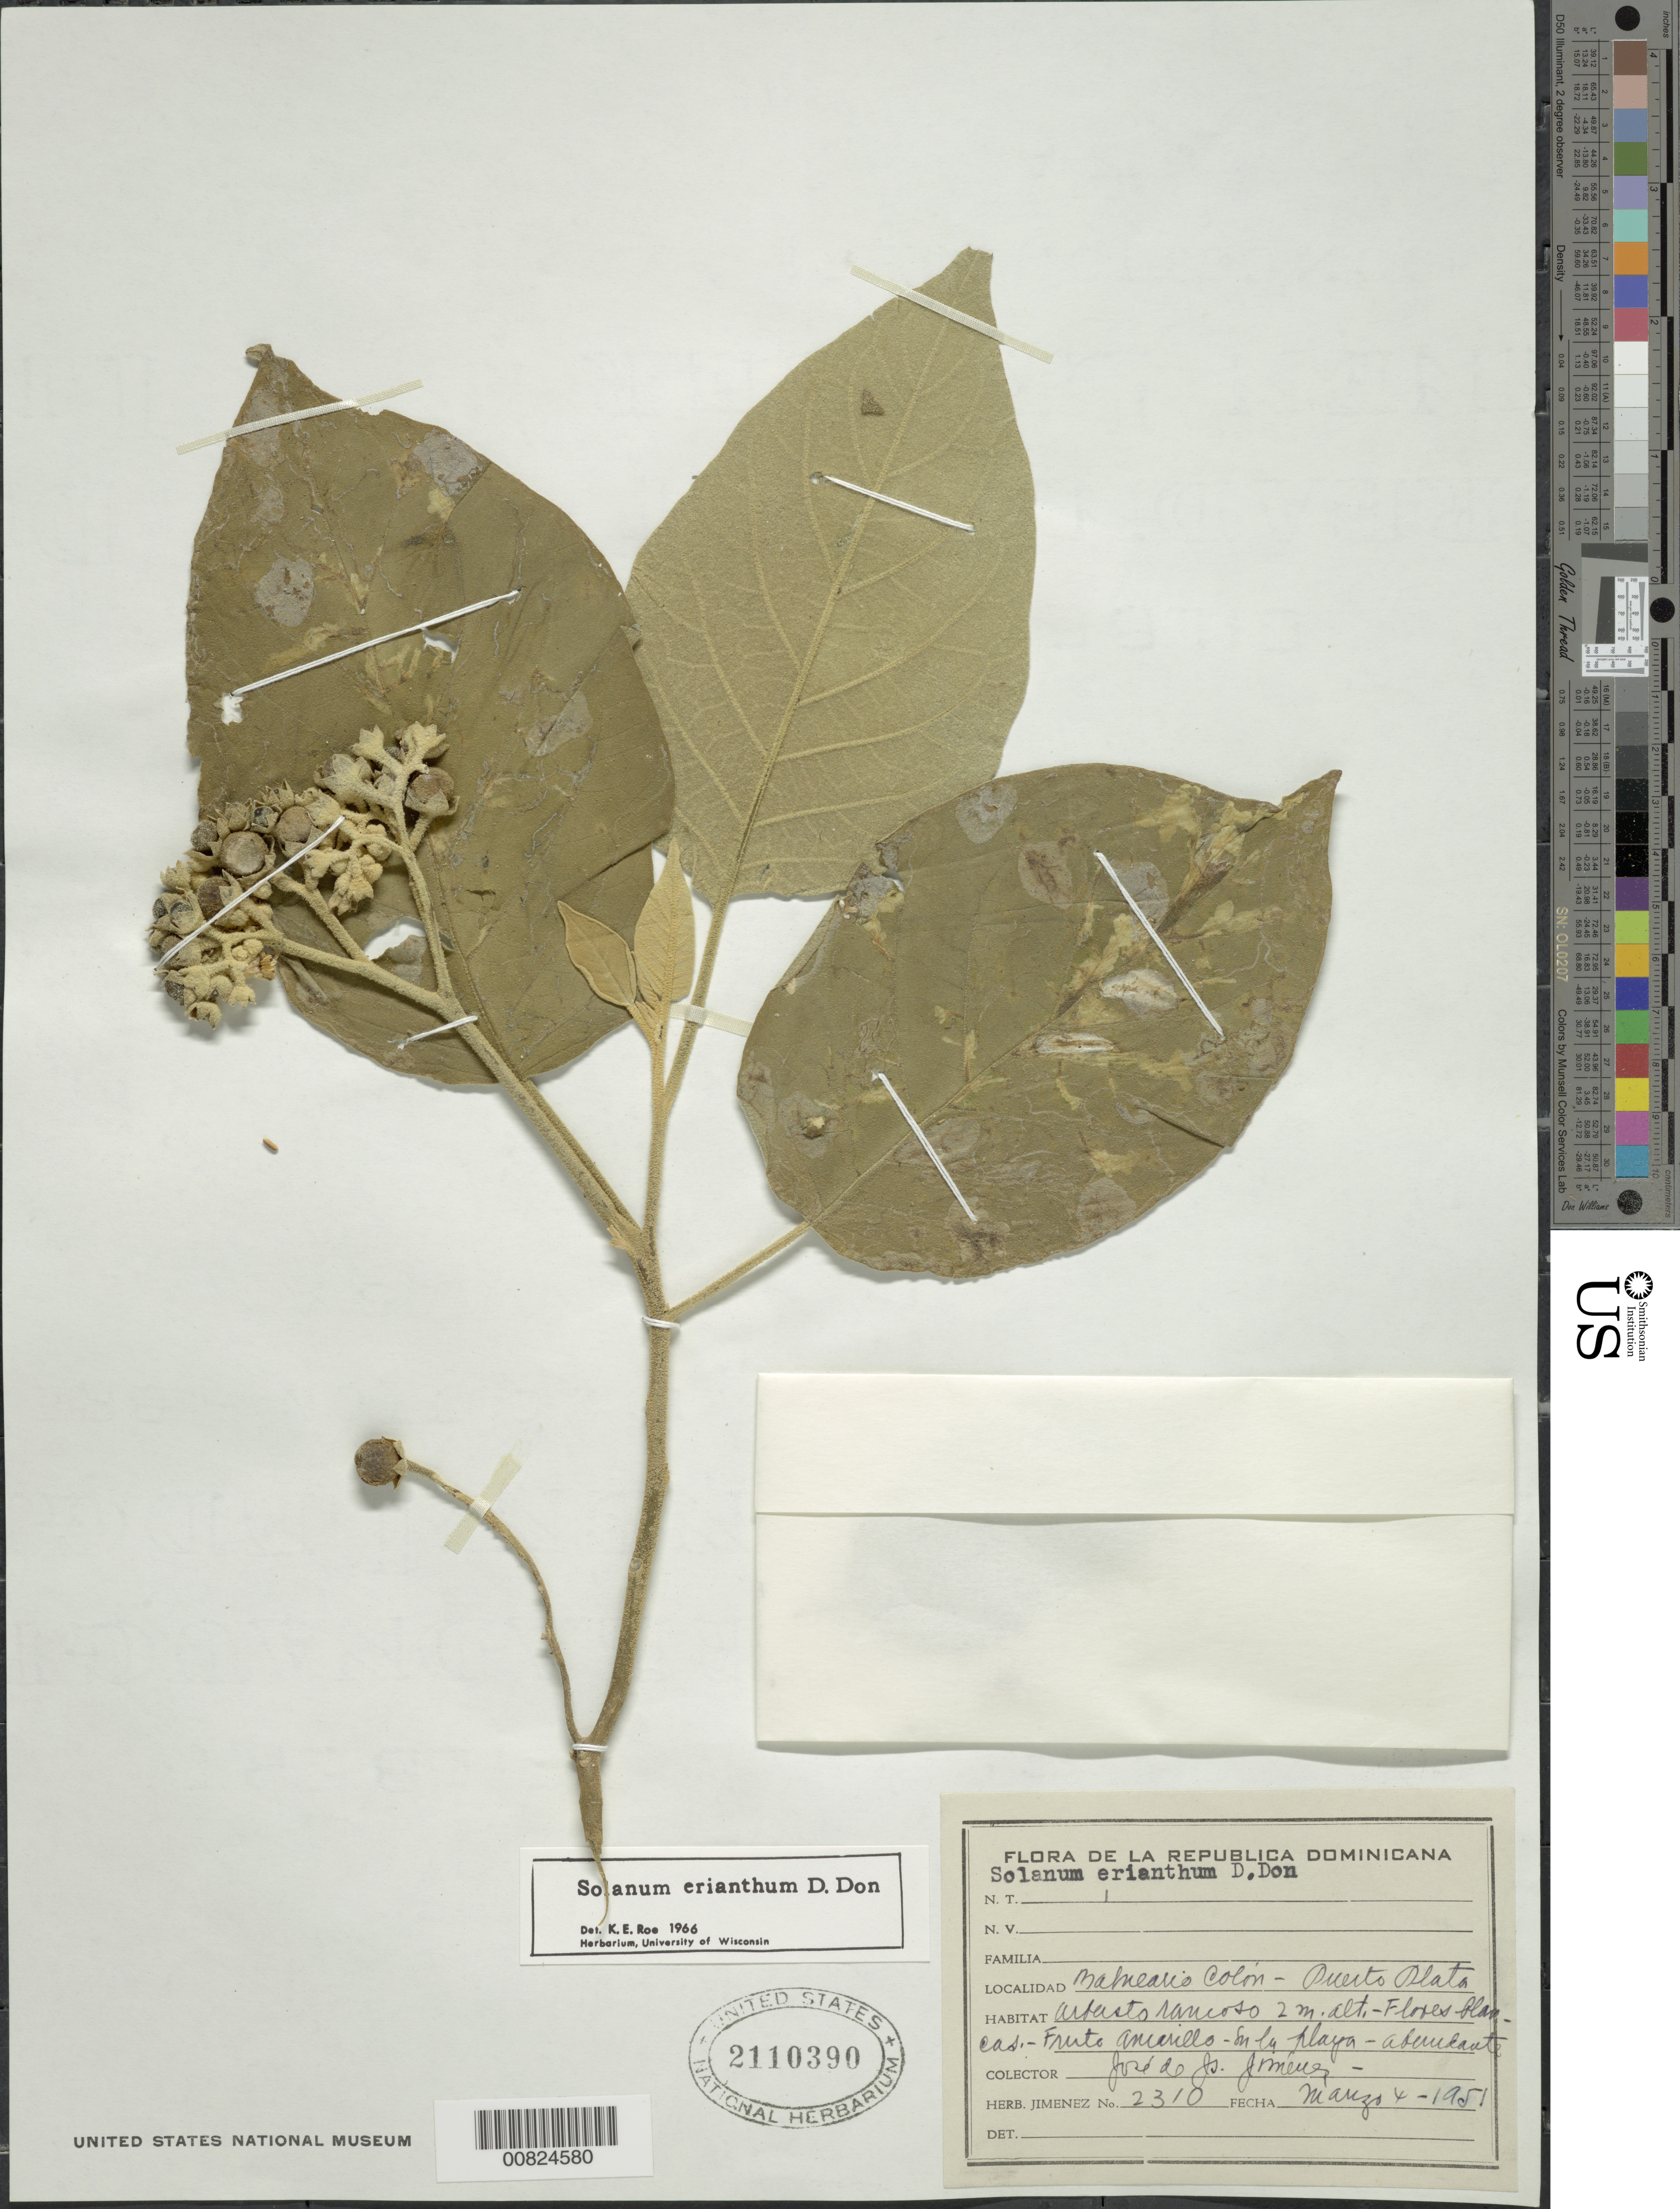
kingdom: Plantae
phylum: Tracheophyta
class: Magnoliopsida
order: Solanales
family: Solanaceae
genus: Solanum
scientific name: Solanum erianthum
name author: D. Don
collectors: J. J. Jiménez Almonte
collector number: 2310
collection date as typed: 04 Mar 1951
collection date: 1951-03-04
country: Dominican Republic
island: Hispaniola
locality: Maluealis Colon, Puerto Plata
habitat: En la playa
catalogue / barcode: US 2110390